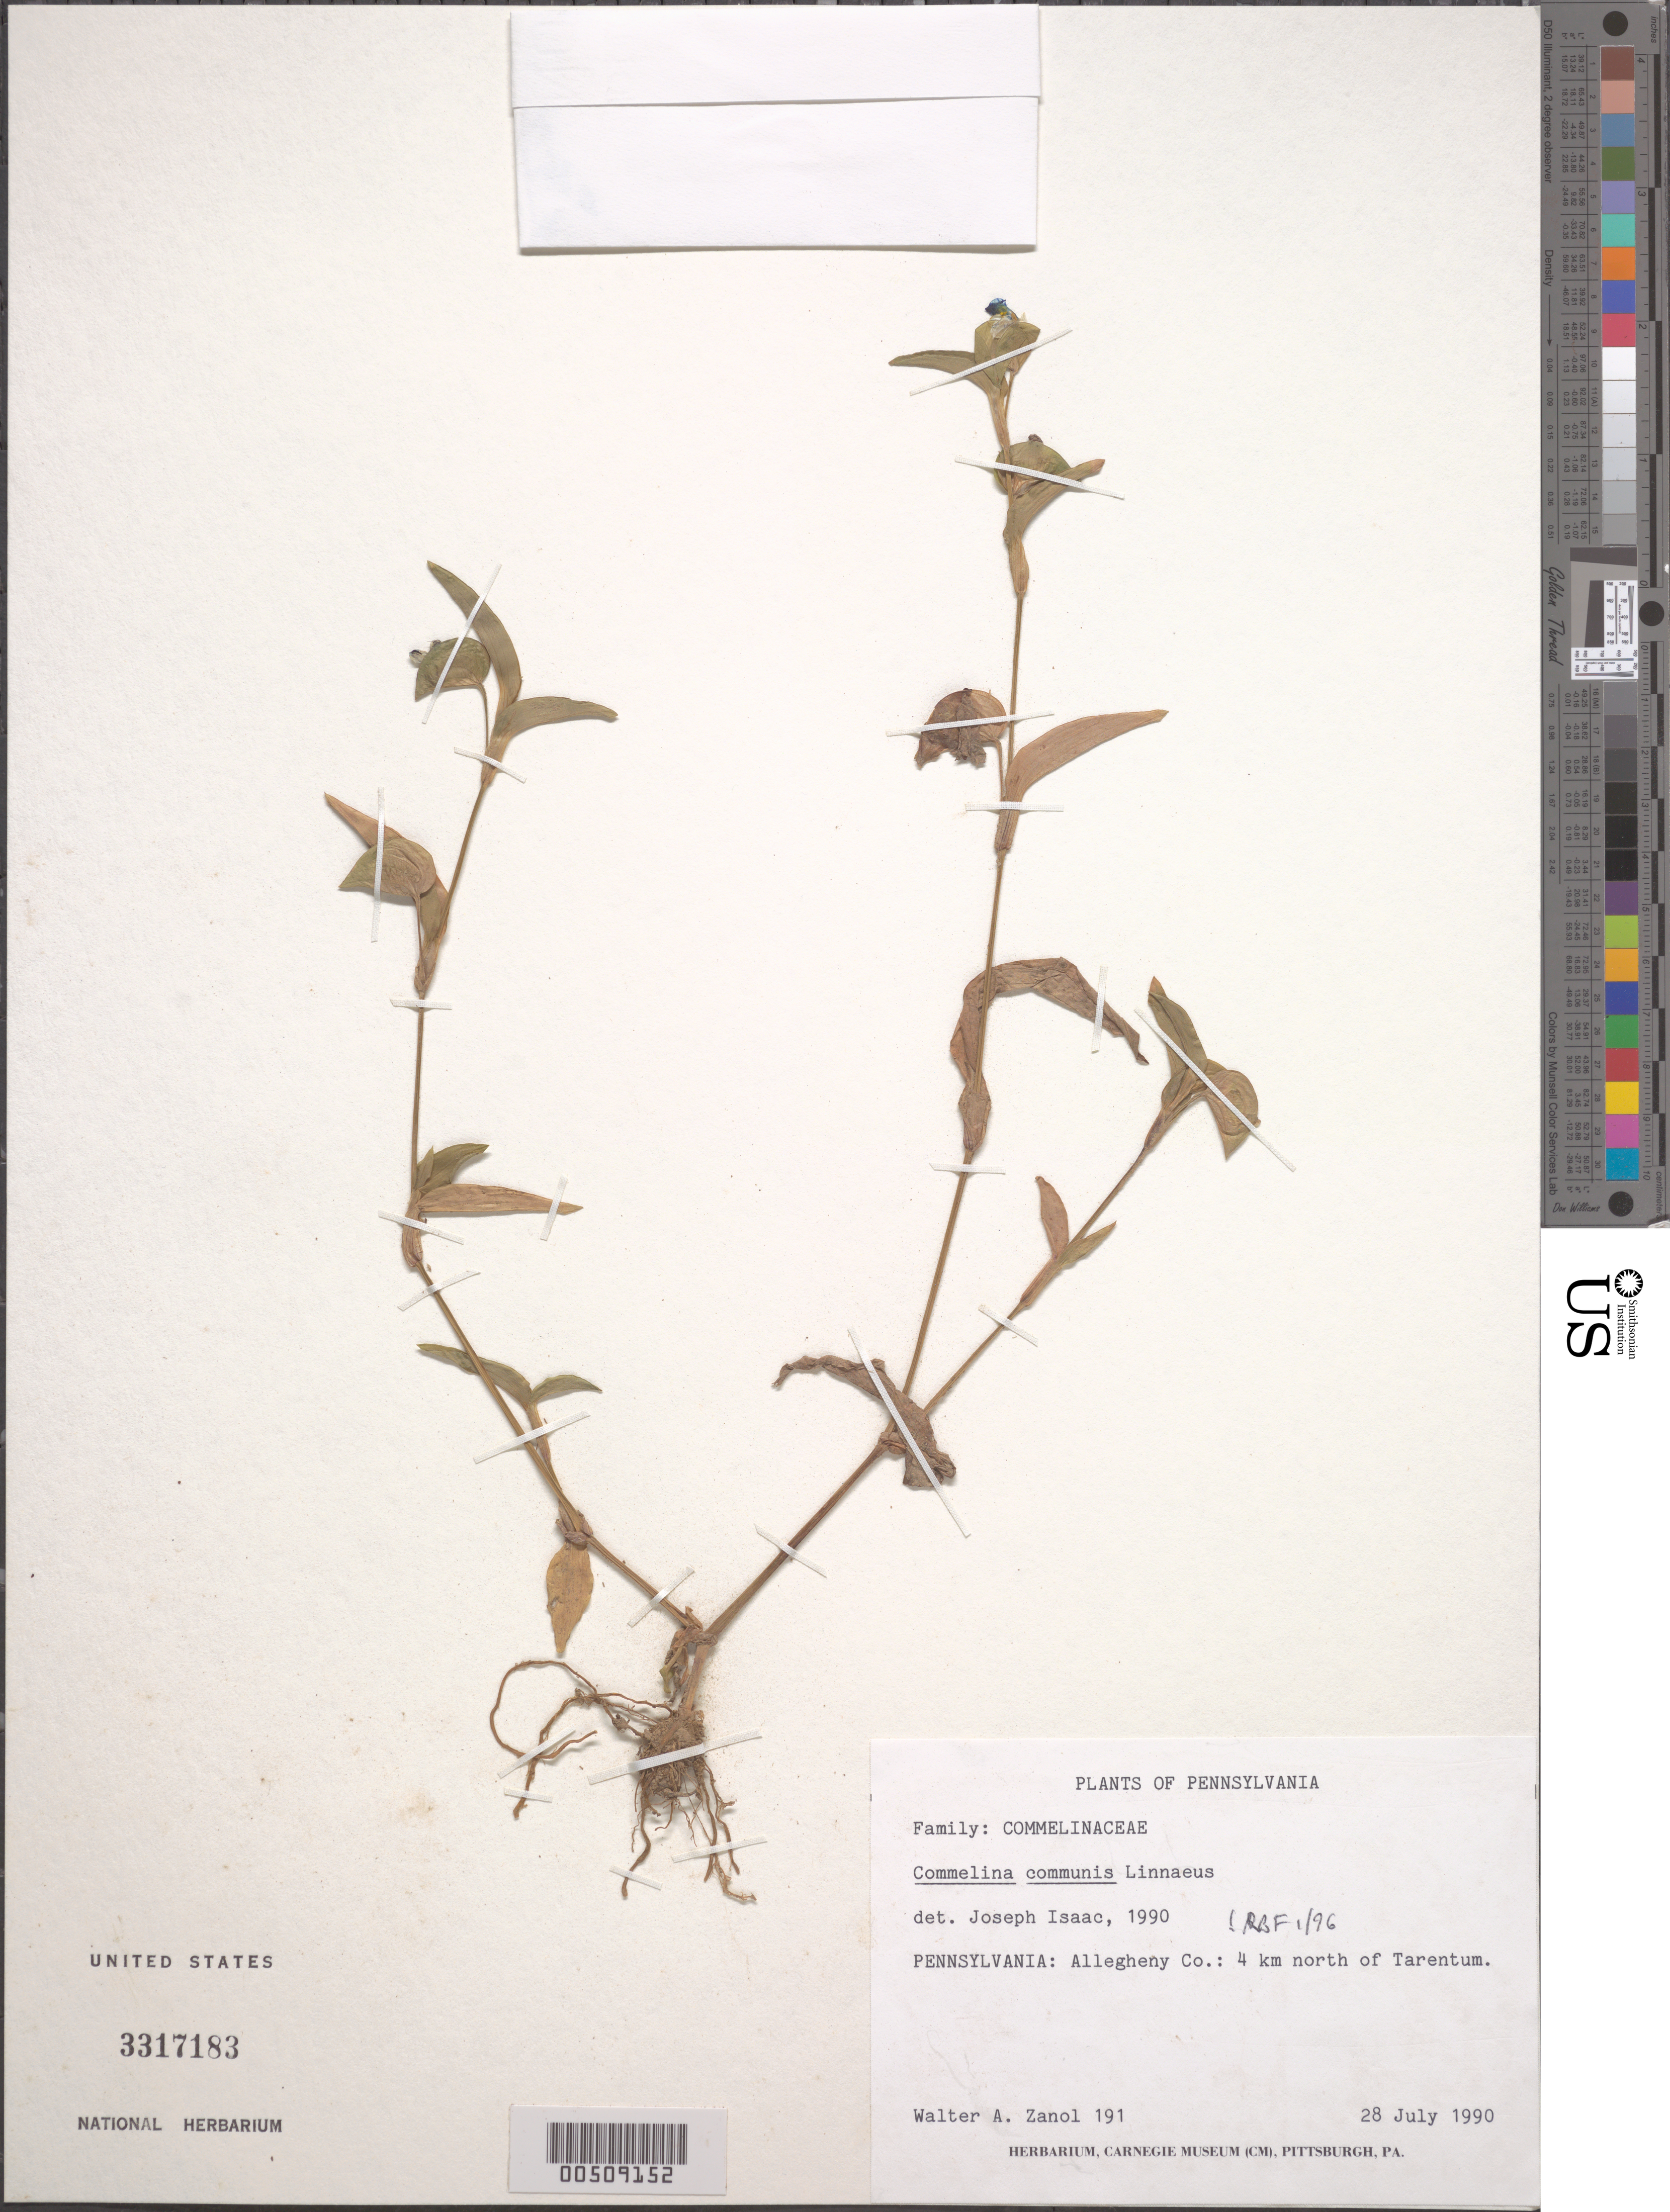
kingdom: Plantae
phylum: Tracheophyta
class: Liliopsida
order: Commelinales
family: Commelinaceae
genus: Commelina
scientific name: Commelina communis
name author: L.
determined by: Faden, Robert B., (US), Smithsonian Institution - National Museum of Natural History (UNITED STATES)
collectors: W. Zanol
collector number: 191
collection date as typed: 28 Jul 1990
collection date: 1990-07-28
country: United States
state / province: Pennsylvania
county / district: Allegheny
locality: N of tarentum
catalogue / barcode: US 3317183